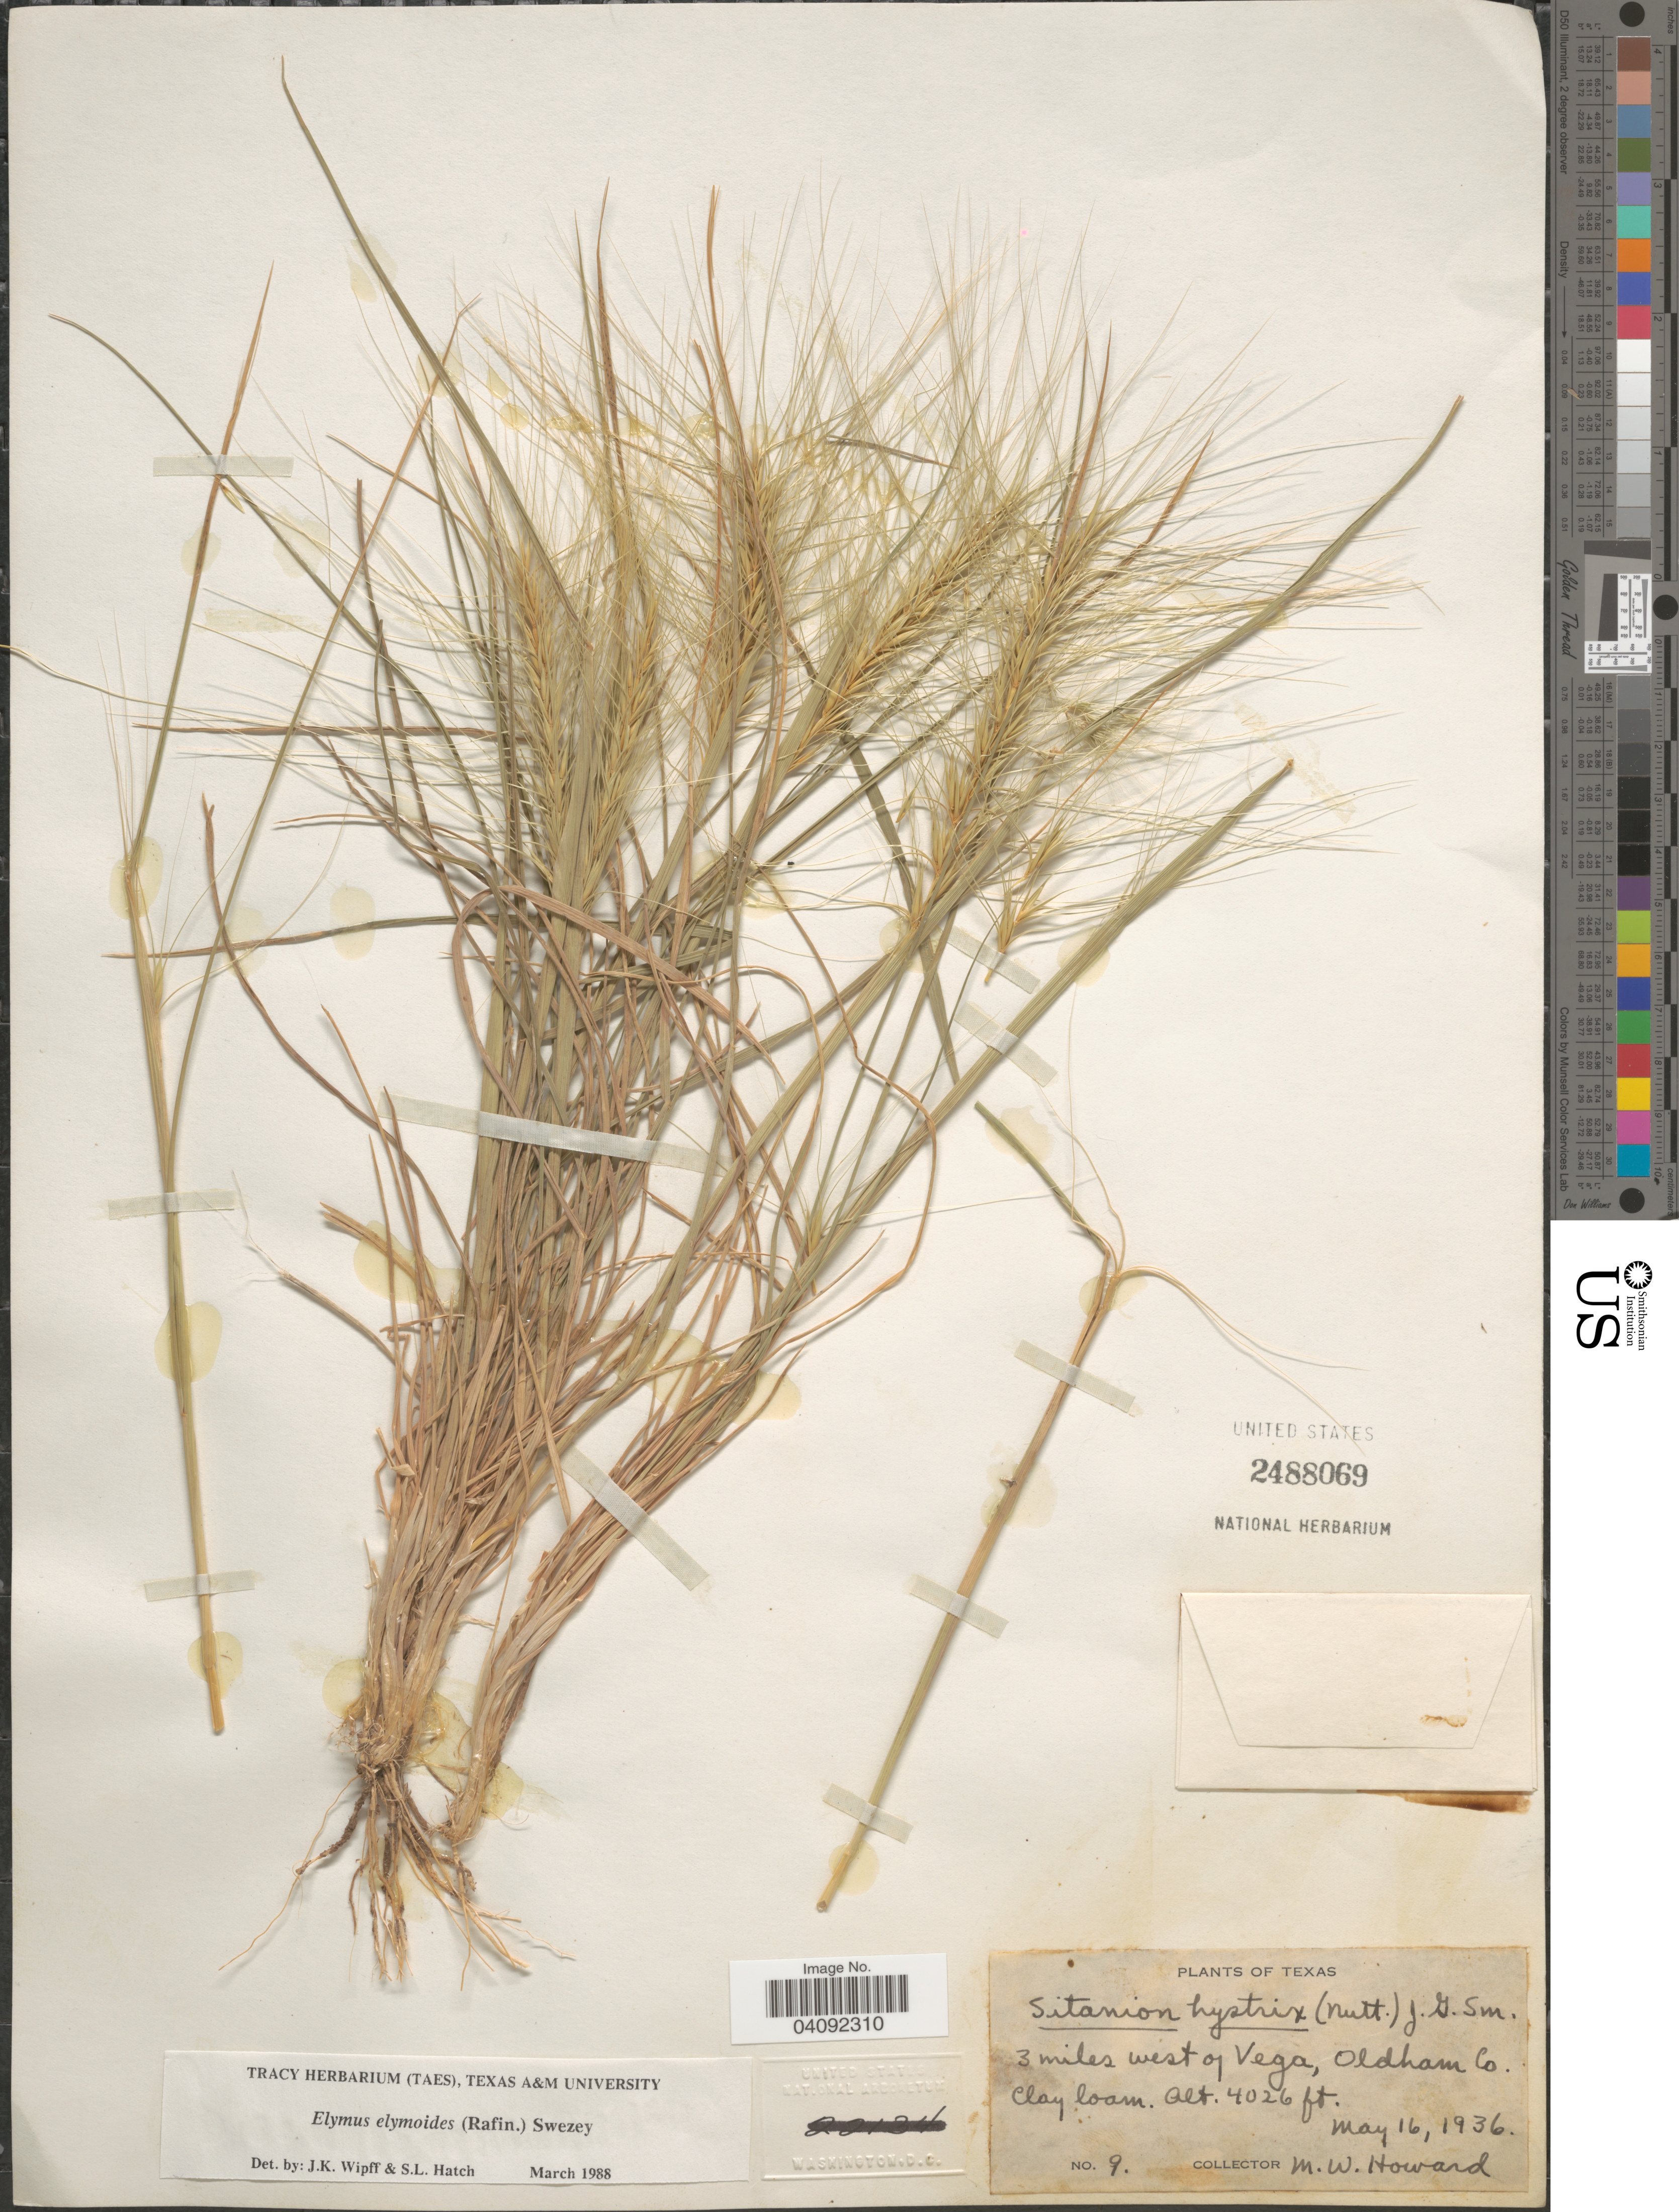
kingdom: Plantae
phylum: Tracheophyta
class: Liliopsida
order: Poales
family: Poaceae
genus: Elymus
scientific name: Elymus elymoides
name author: (Raf.) Swezey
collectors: M. Howard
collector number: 9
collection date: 1936-05-16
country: United States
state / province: Texas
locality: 3 miles west of Vega, Oldham Co. Clay loam.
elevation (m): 1227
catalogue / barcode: US 2488069